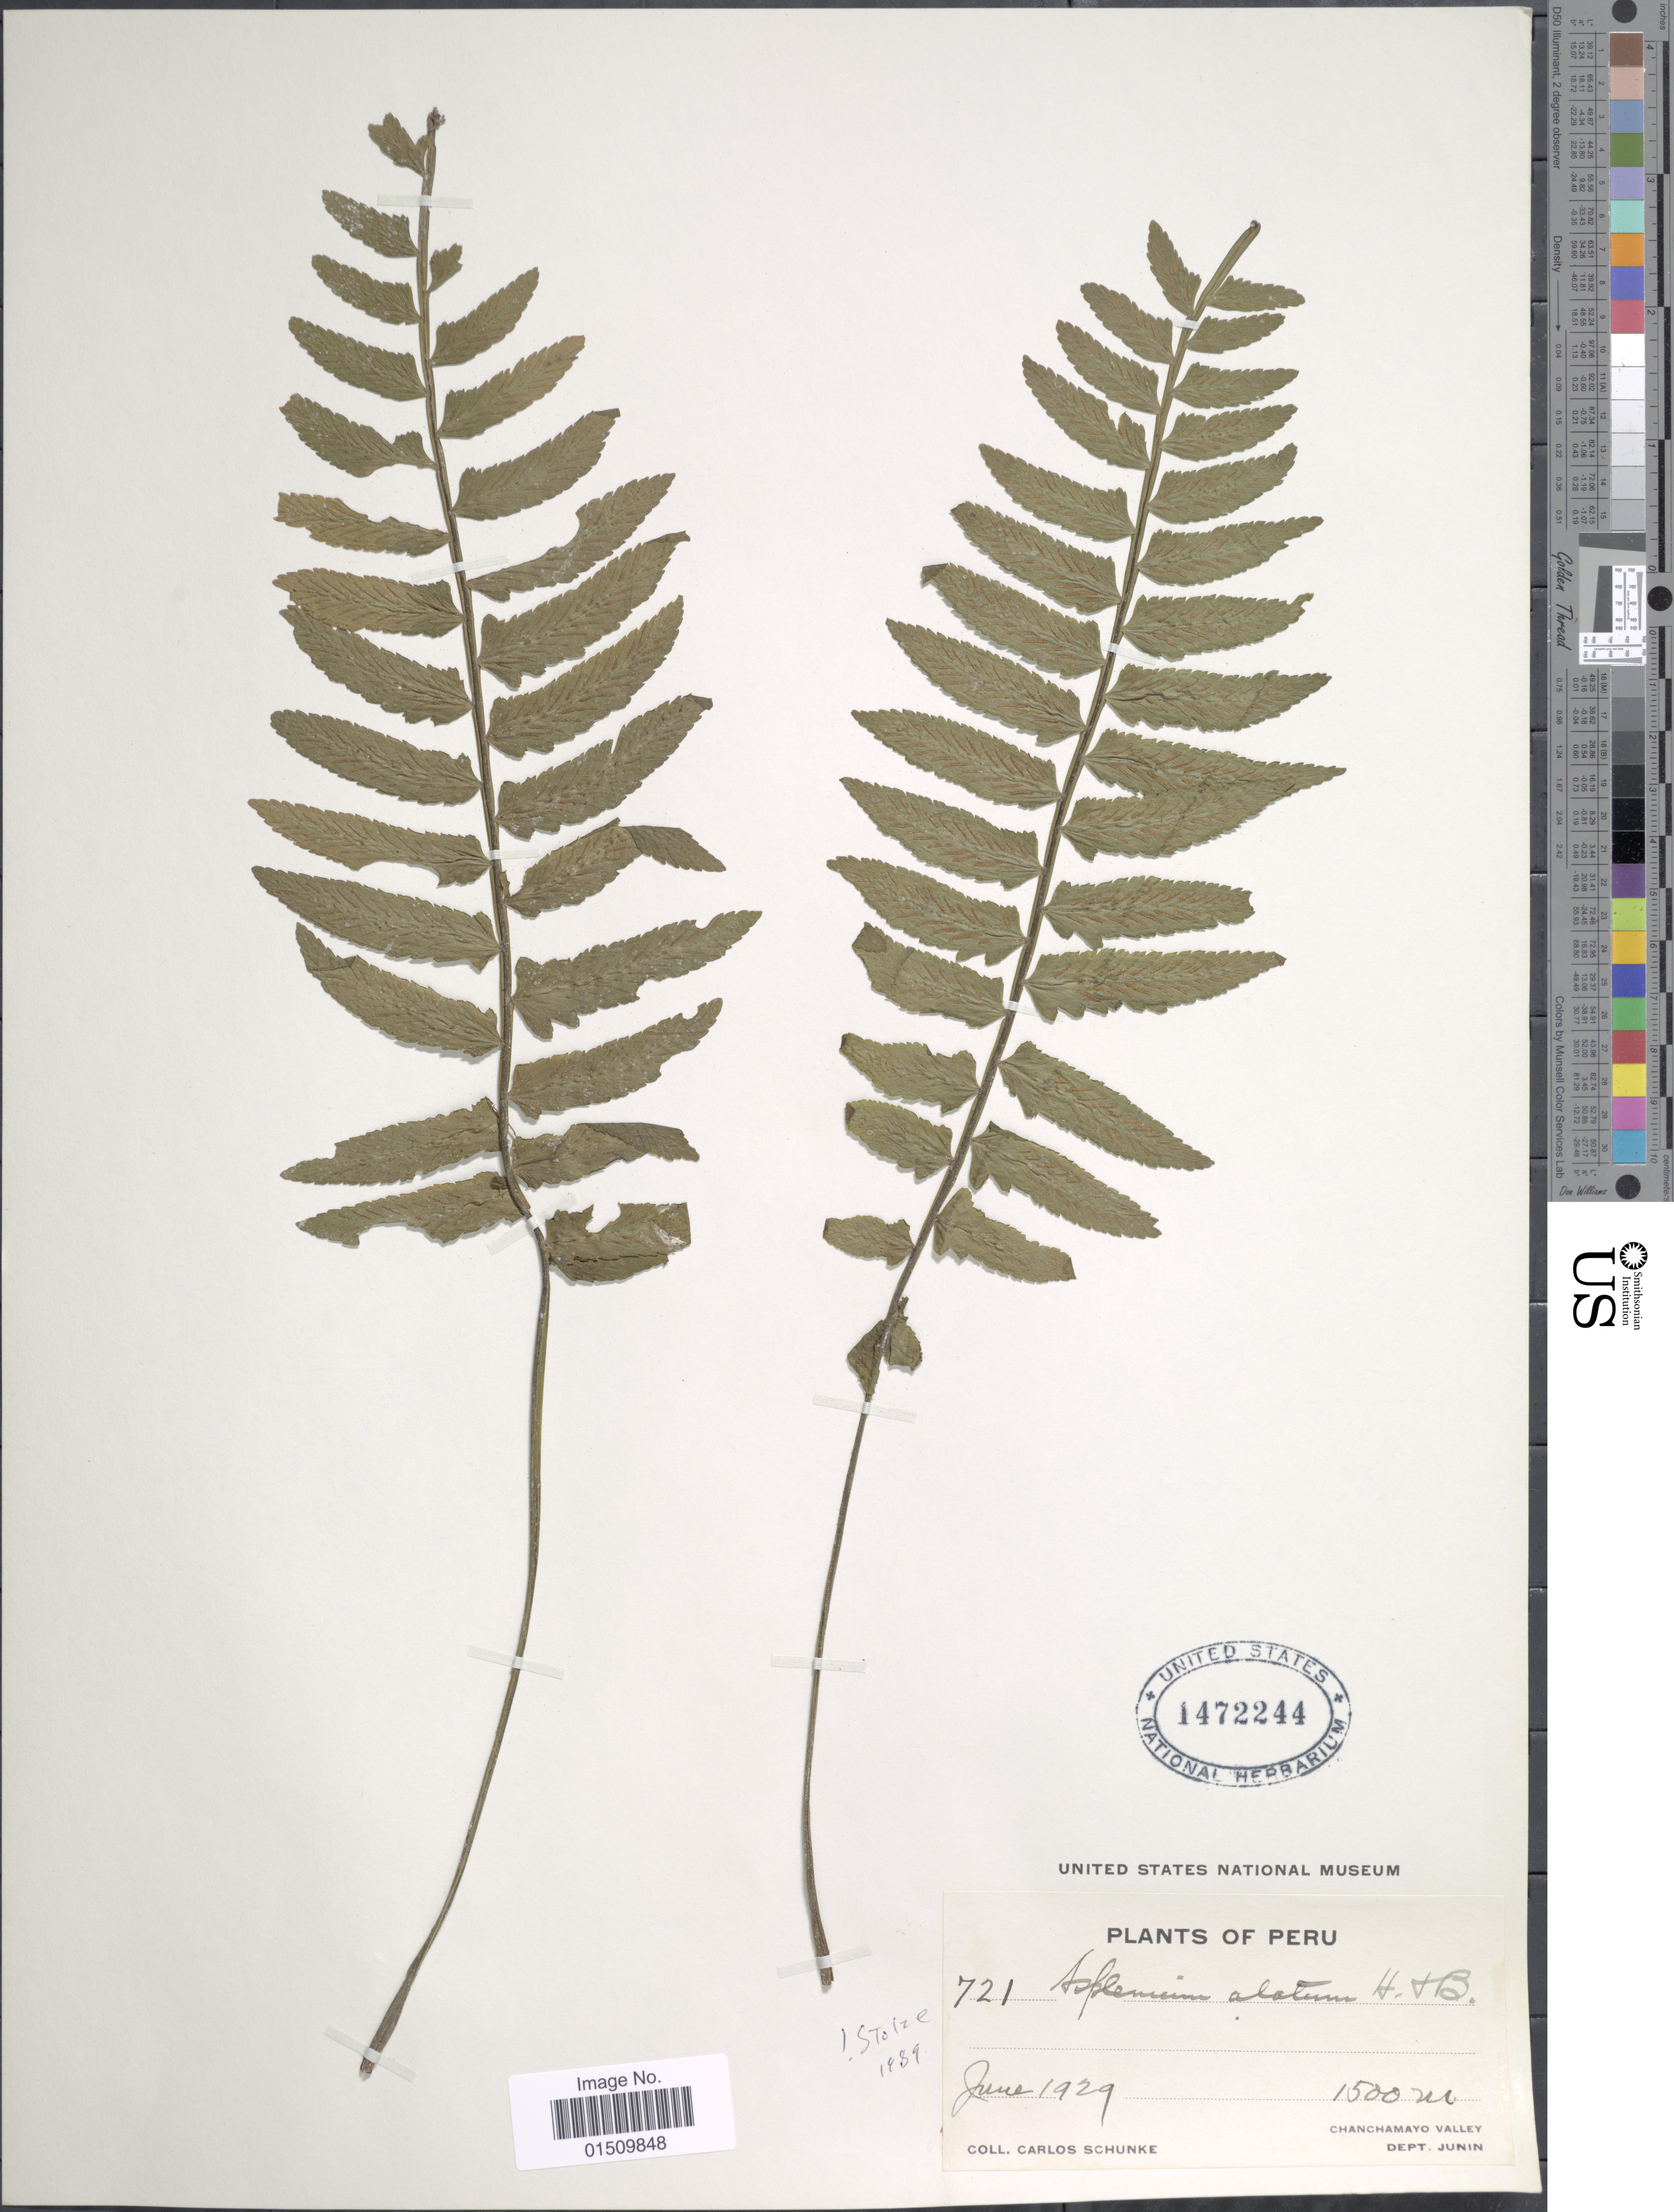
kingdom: Plantae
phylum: Tracheophyta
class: Polypodiopsida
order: Polypodiales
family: Aspleniaceae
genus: Asplenium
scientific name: Asplenium alatum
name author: Humb. & Bonpl. ex Willd.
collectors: C. Schunke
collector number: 721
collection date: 1929-06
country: Peru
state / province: Junín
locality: Peru, Chanchamayo Valley, Dept, Junin.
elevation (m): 1500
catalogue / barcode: US 1472244